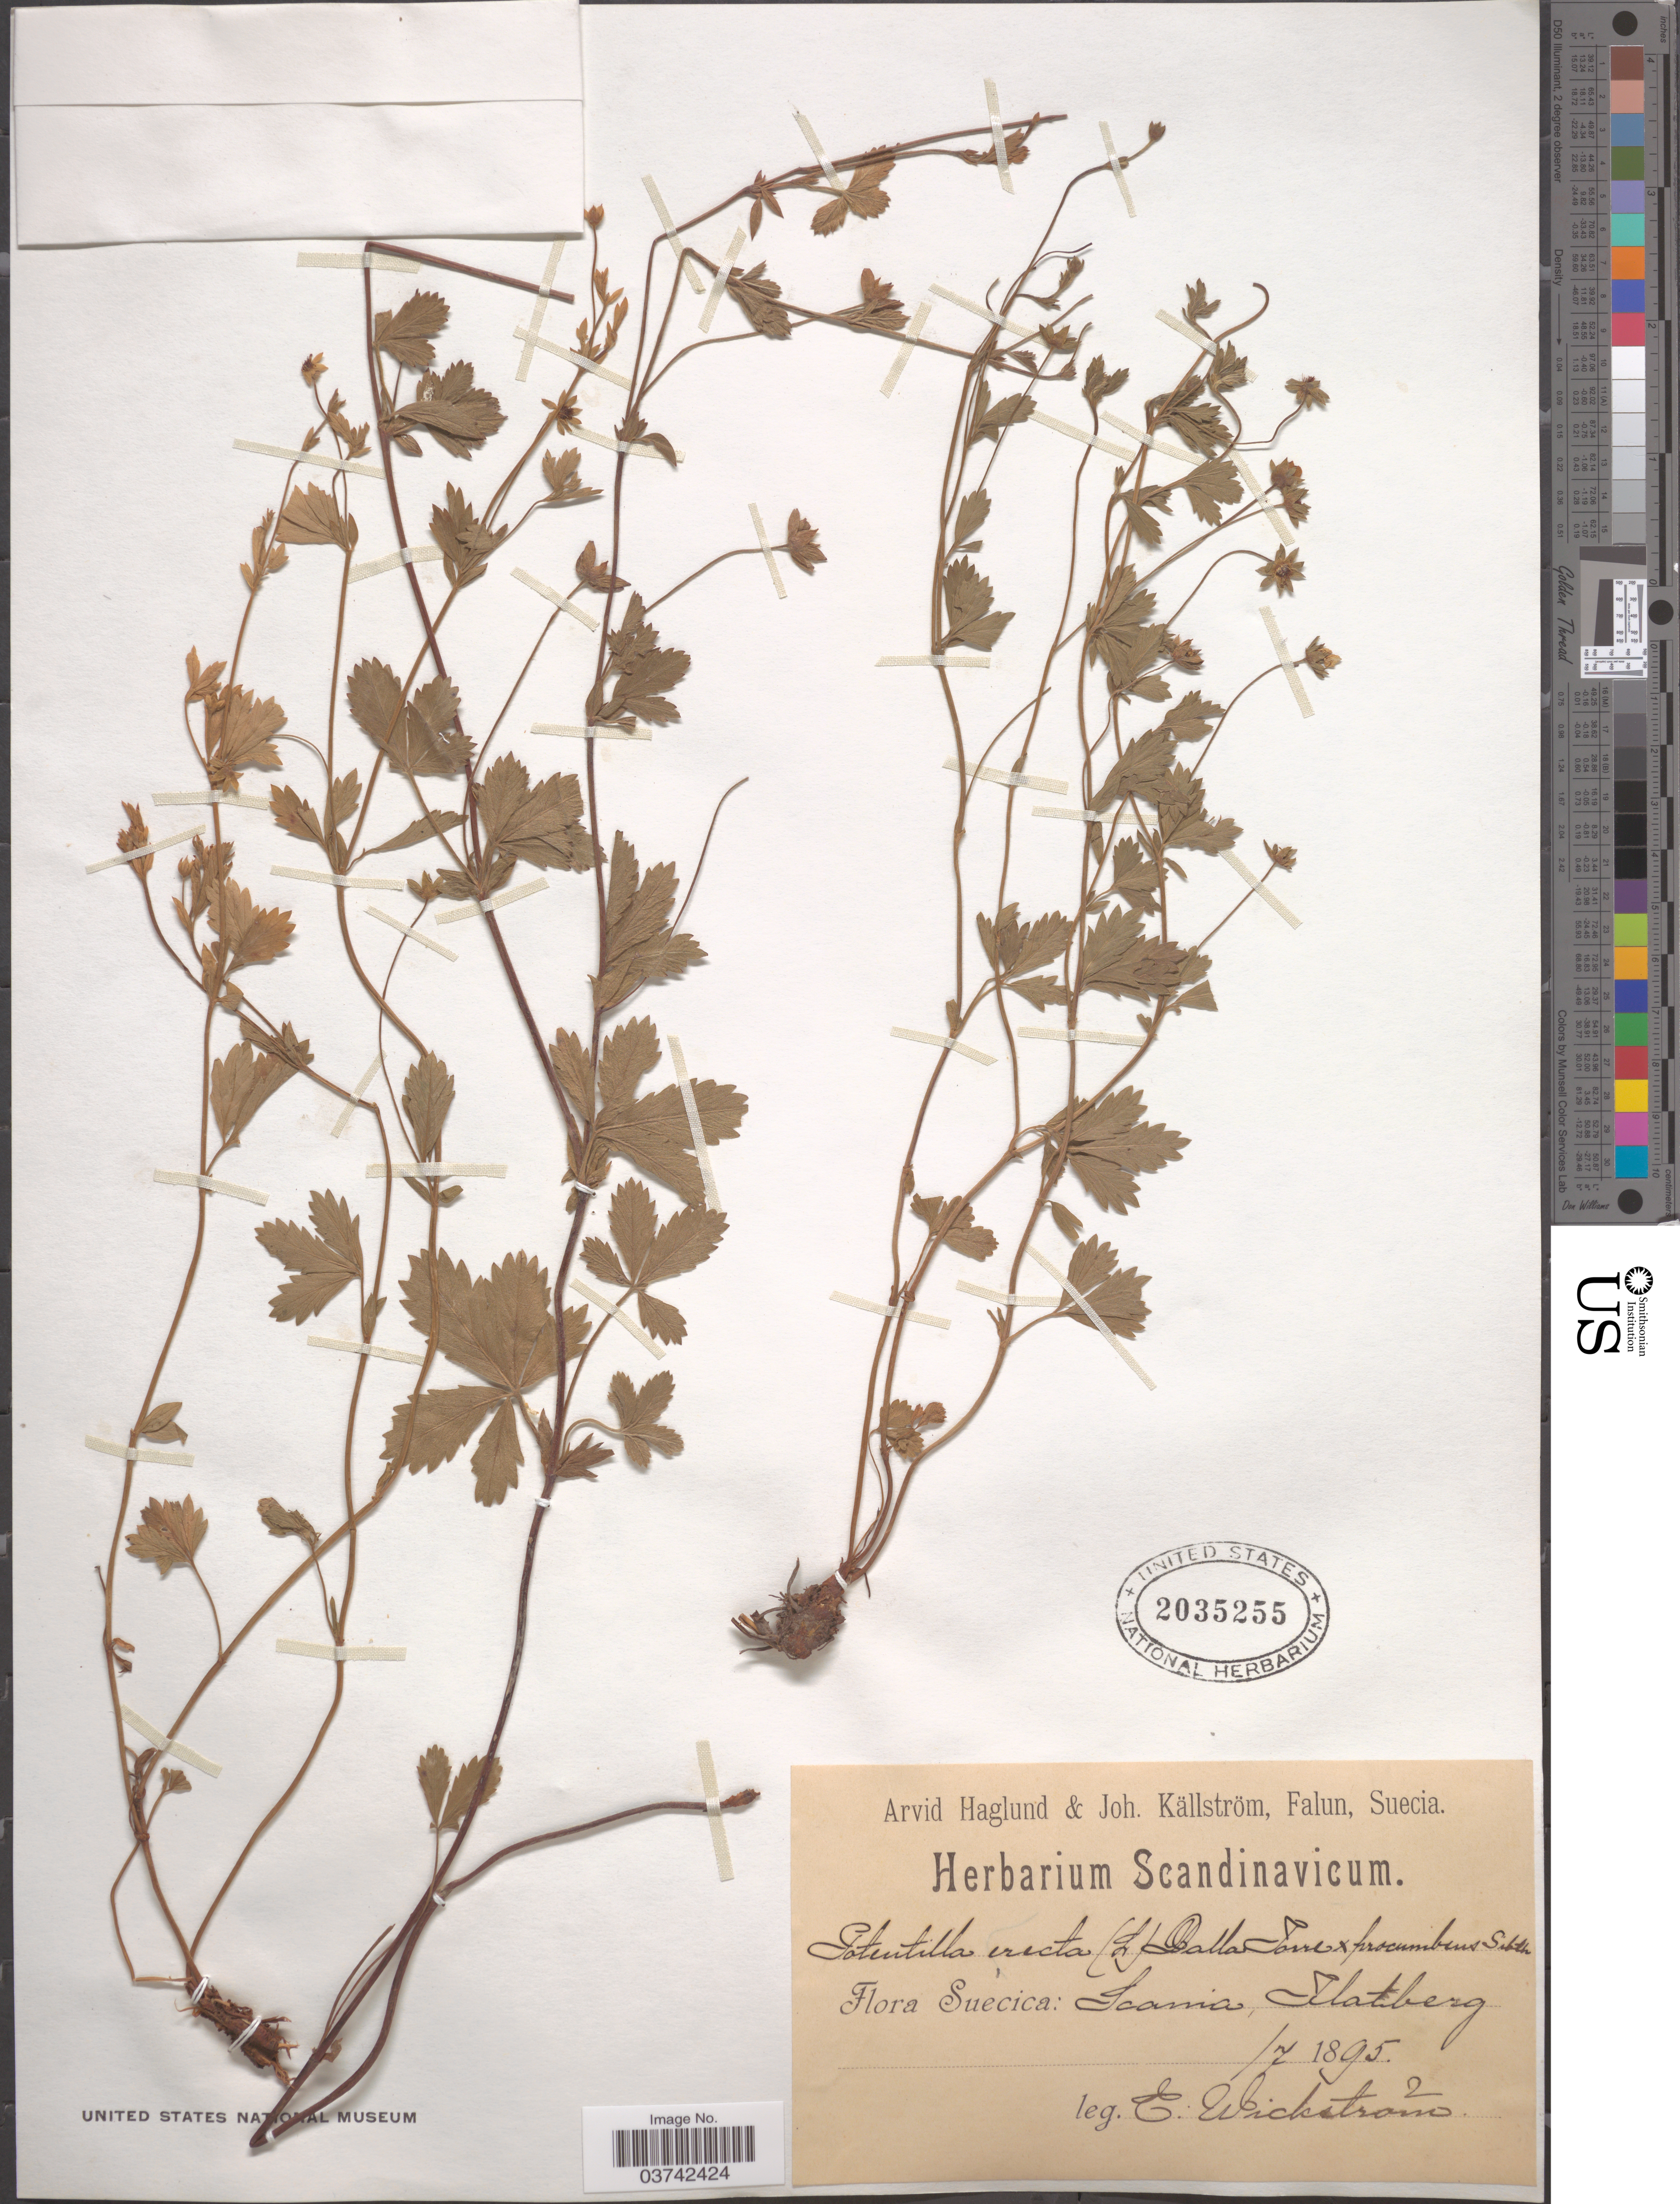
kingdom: Plantae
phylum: Tracheophyta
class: Magnoliopsida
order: Rosales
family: Rosaceae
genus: Potentilla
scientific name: Potentilla erecta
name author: (L.) Raeusch.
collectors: E. Wickström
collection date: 1895-07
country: Sweden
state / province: Skåne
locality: Suecica: Scania, Flatberg [interpreted].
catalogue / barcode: US 2035255